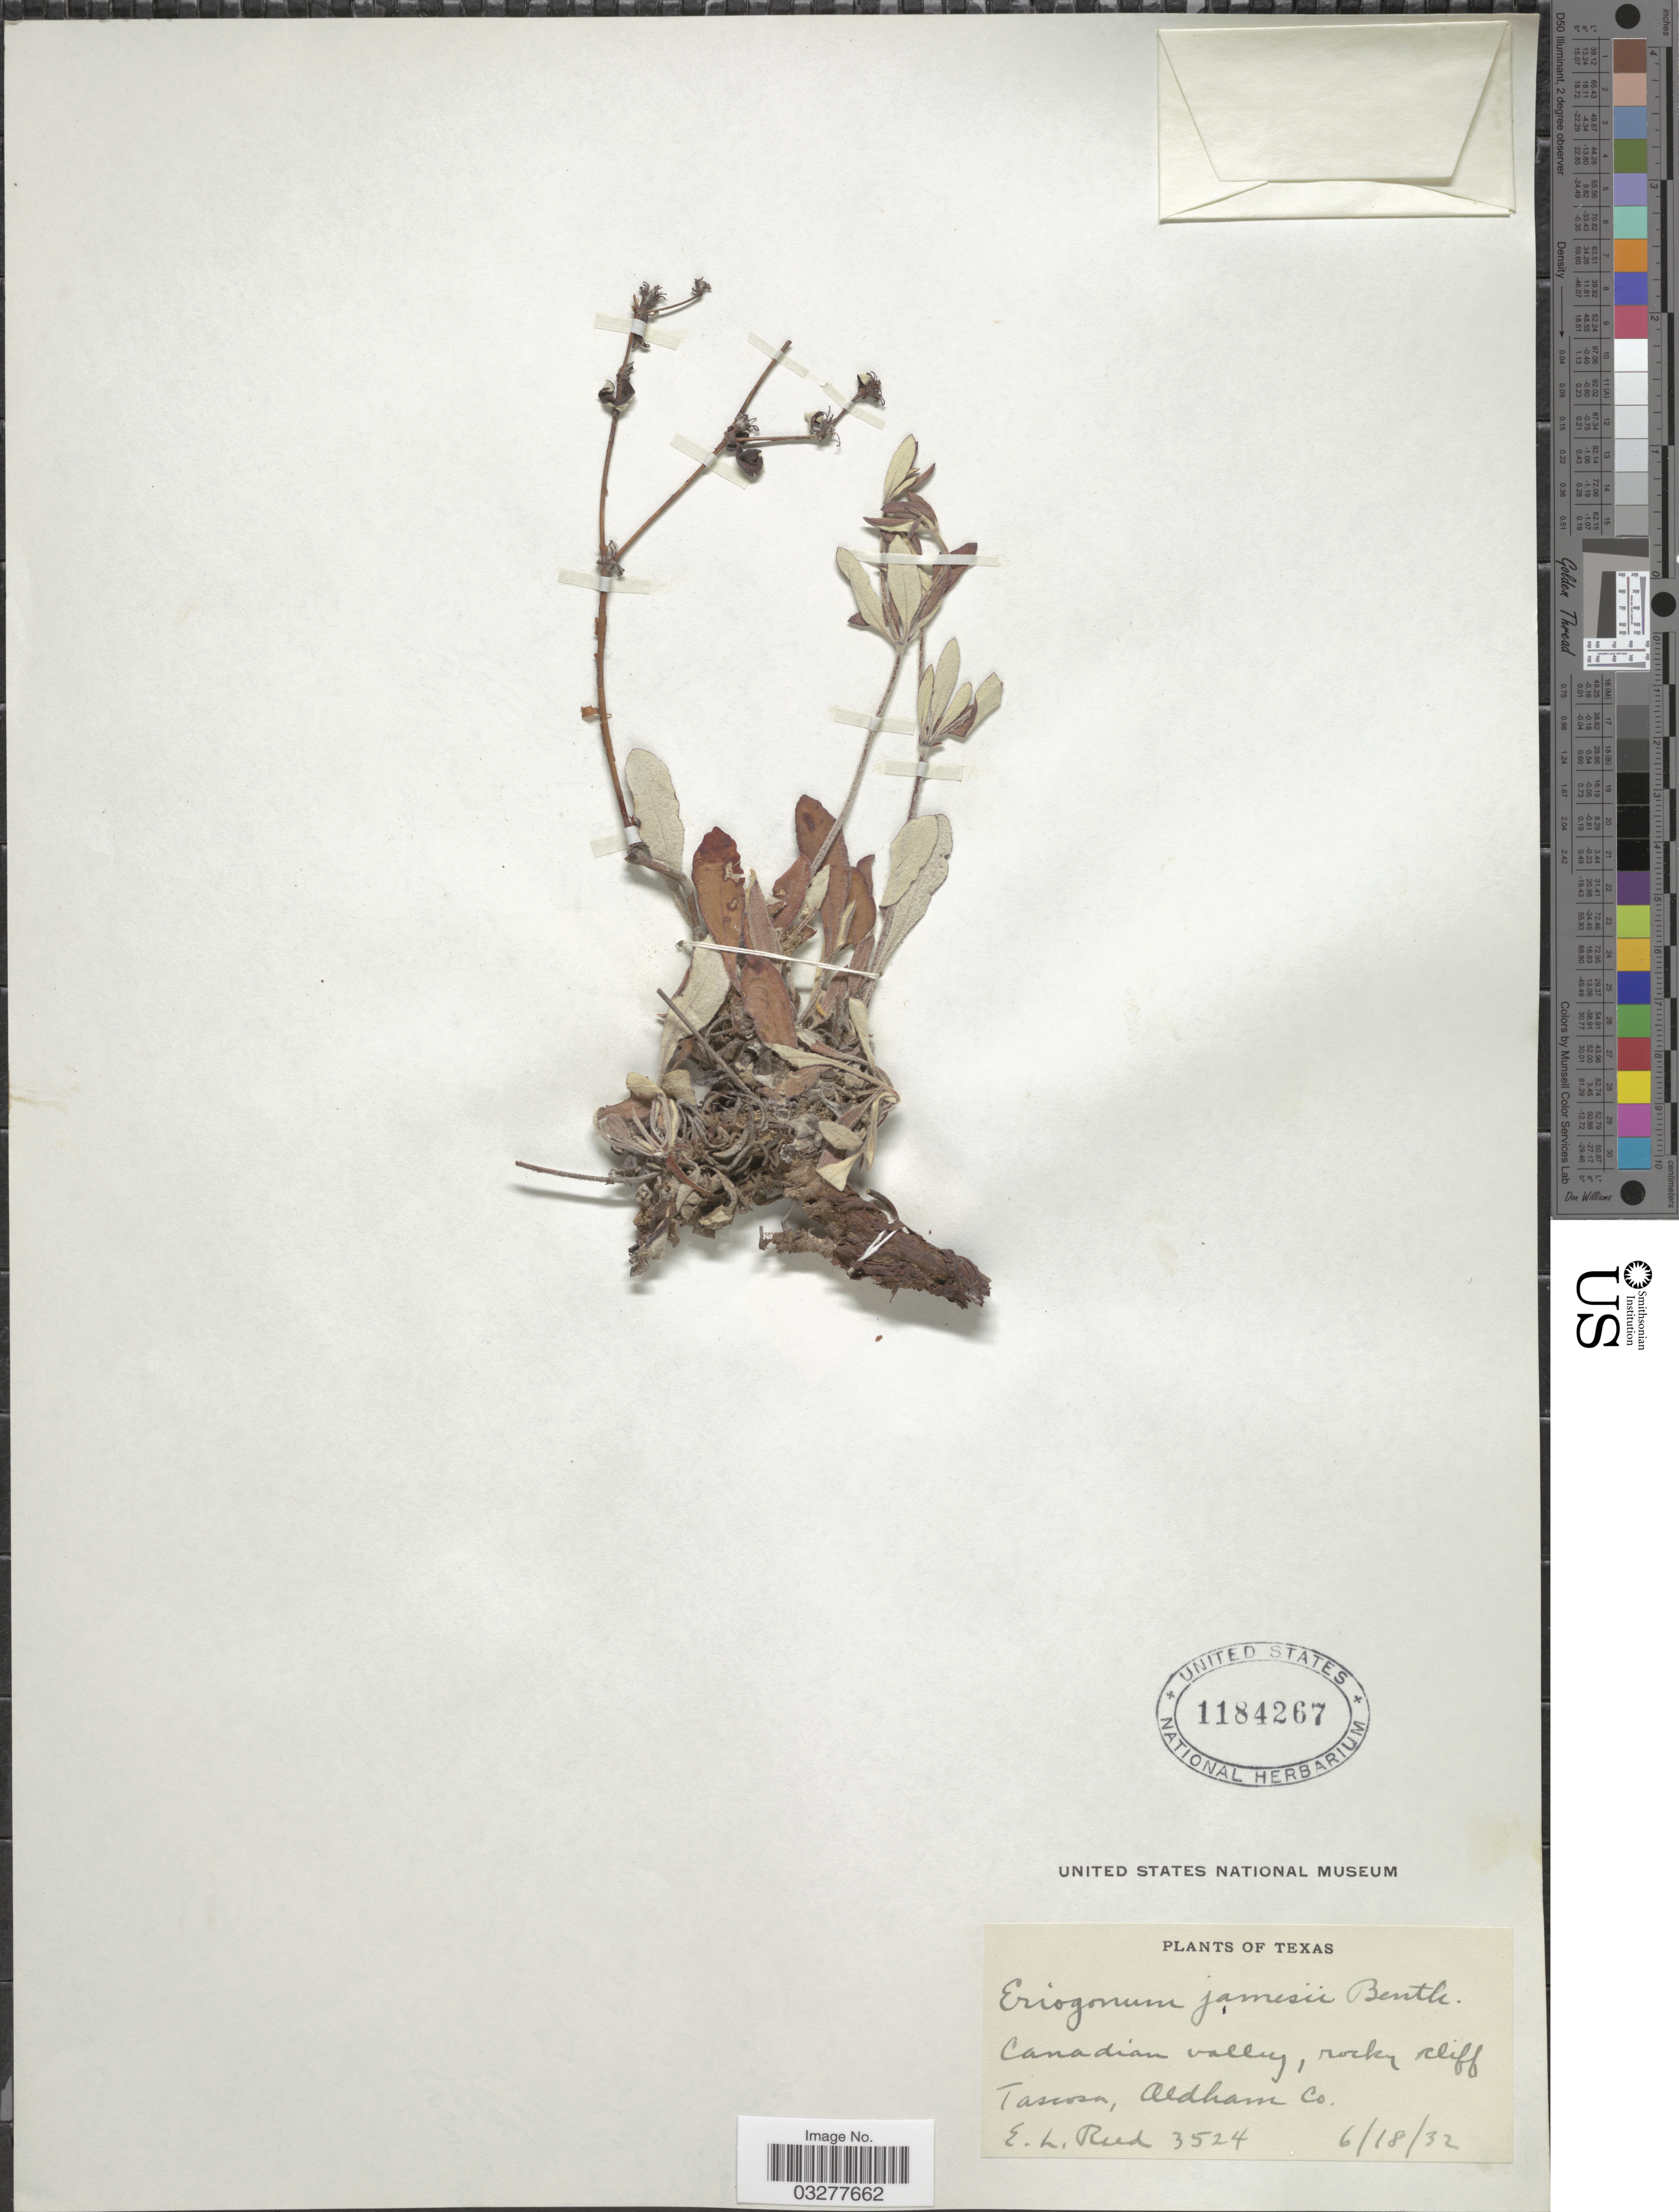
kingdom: Plantae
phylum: Tracheophyta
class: Magnoliopsida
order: Caryophyllales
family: Polygonaceae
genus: Eriogonum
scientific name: Eriogonum jamesii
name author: Benth.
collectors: E. Reed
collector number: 3524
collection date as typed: Transcribed d/m/y: 18/6/32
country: United States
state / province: Texas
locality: Canadian valley, rocky cliff Tascosa, Oldham Co.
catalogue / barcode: US 1184267